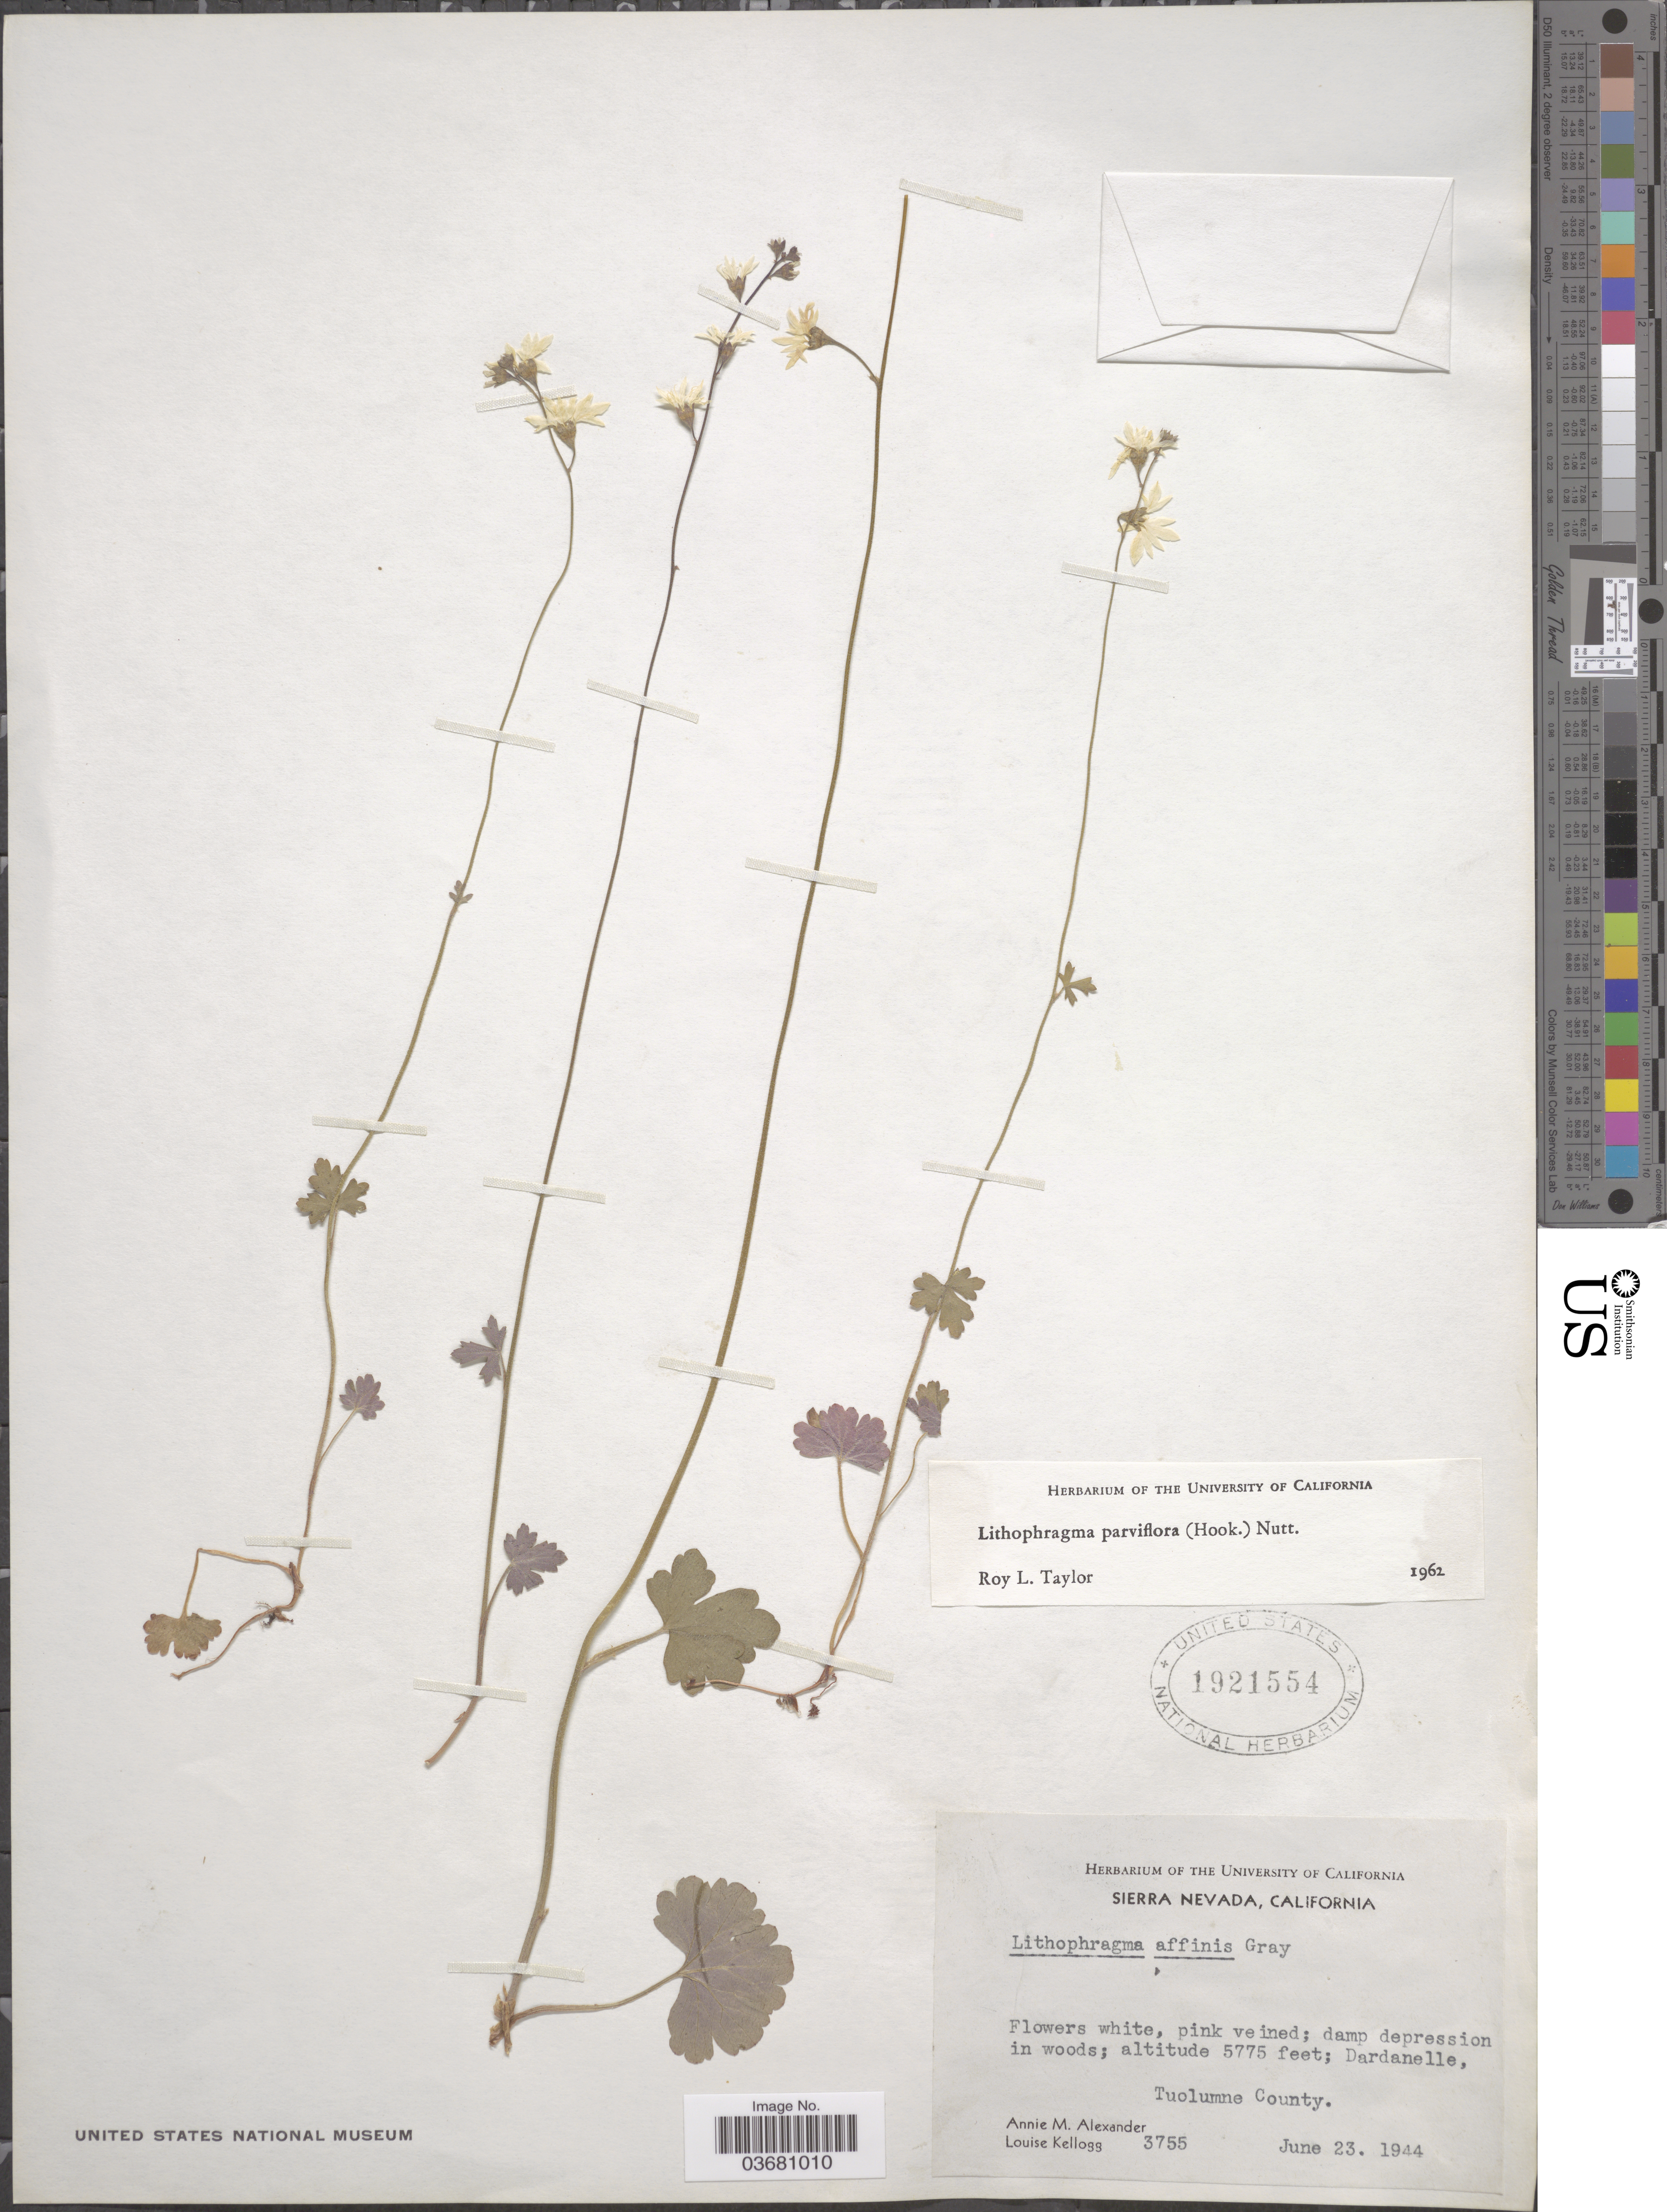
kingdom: Plantae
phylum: Tracheophyta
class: Magnoliopsida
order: Saxifragales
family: Saxifragaceae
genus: Lithophragma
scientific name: Lithophragma parviflorum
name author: (Hook.) Nutt.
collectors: A. M. Alexander & L. Kellogg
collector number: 3755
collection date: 1944-06-23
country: United States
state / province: California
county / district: Tuolumne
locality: Sierra Nevada. Dardanelle, Tuolumne County.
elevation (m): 1760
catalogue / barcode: US 1921554